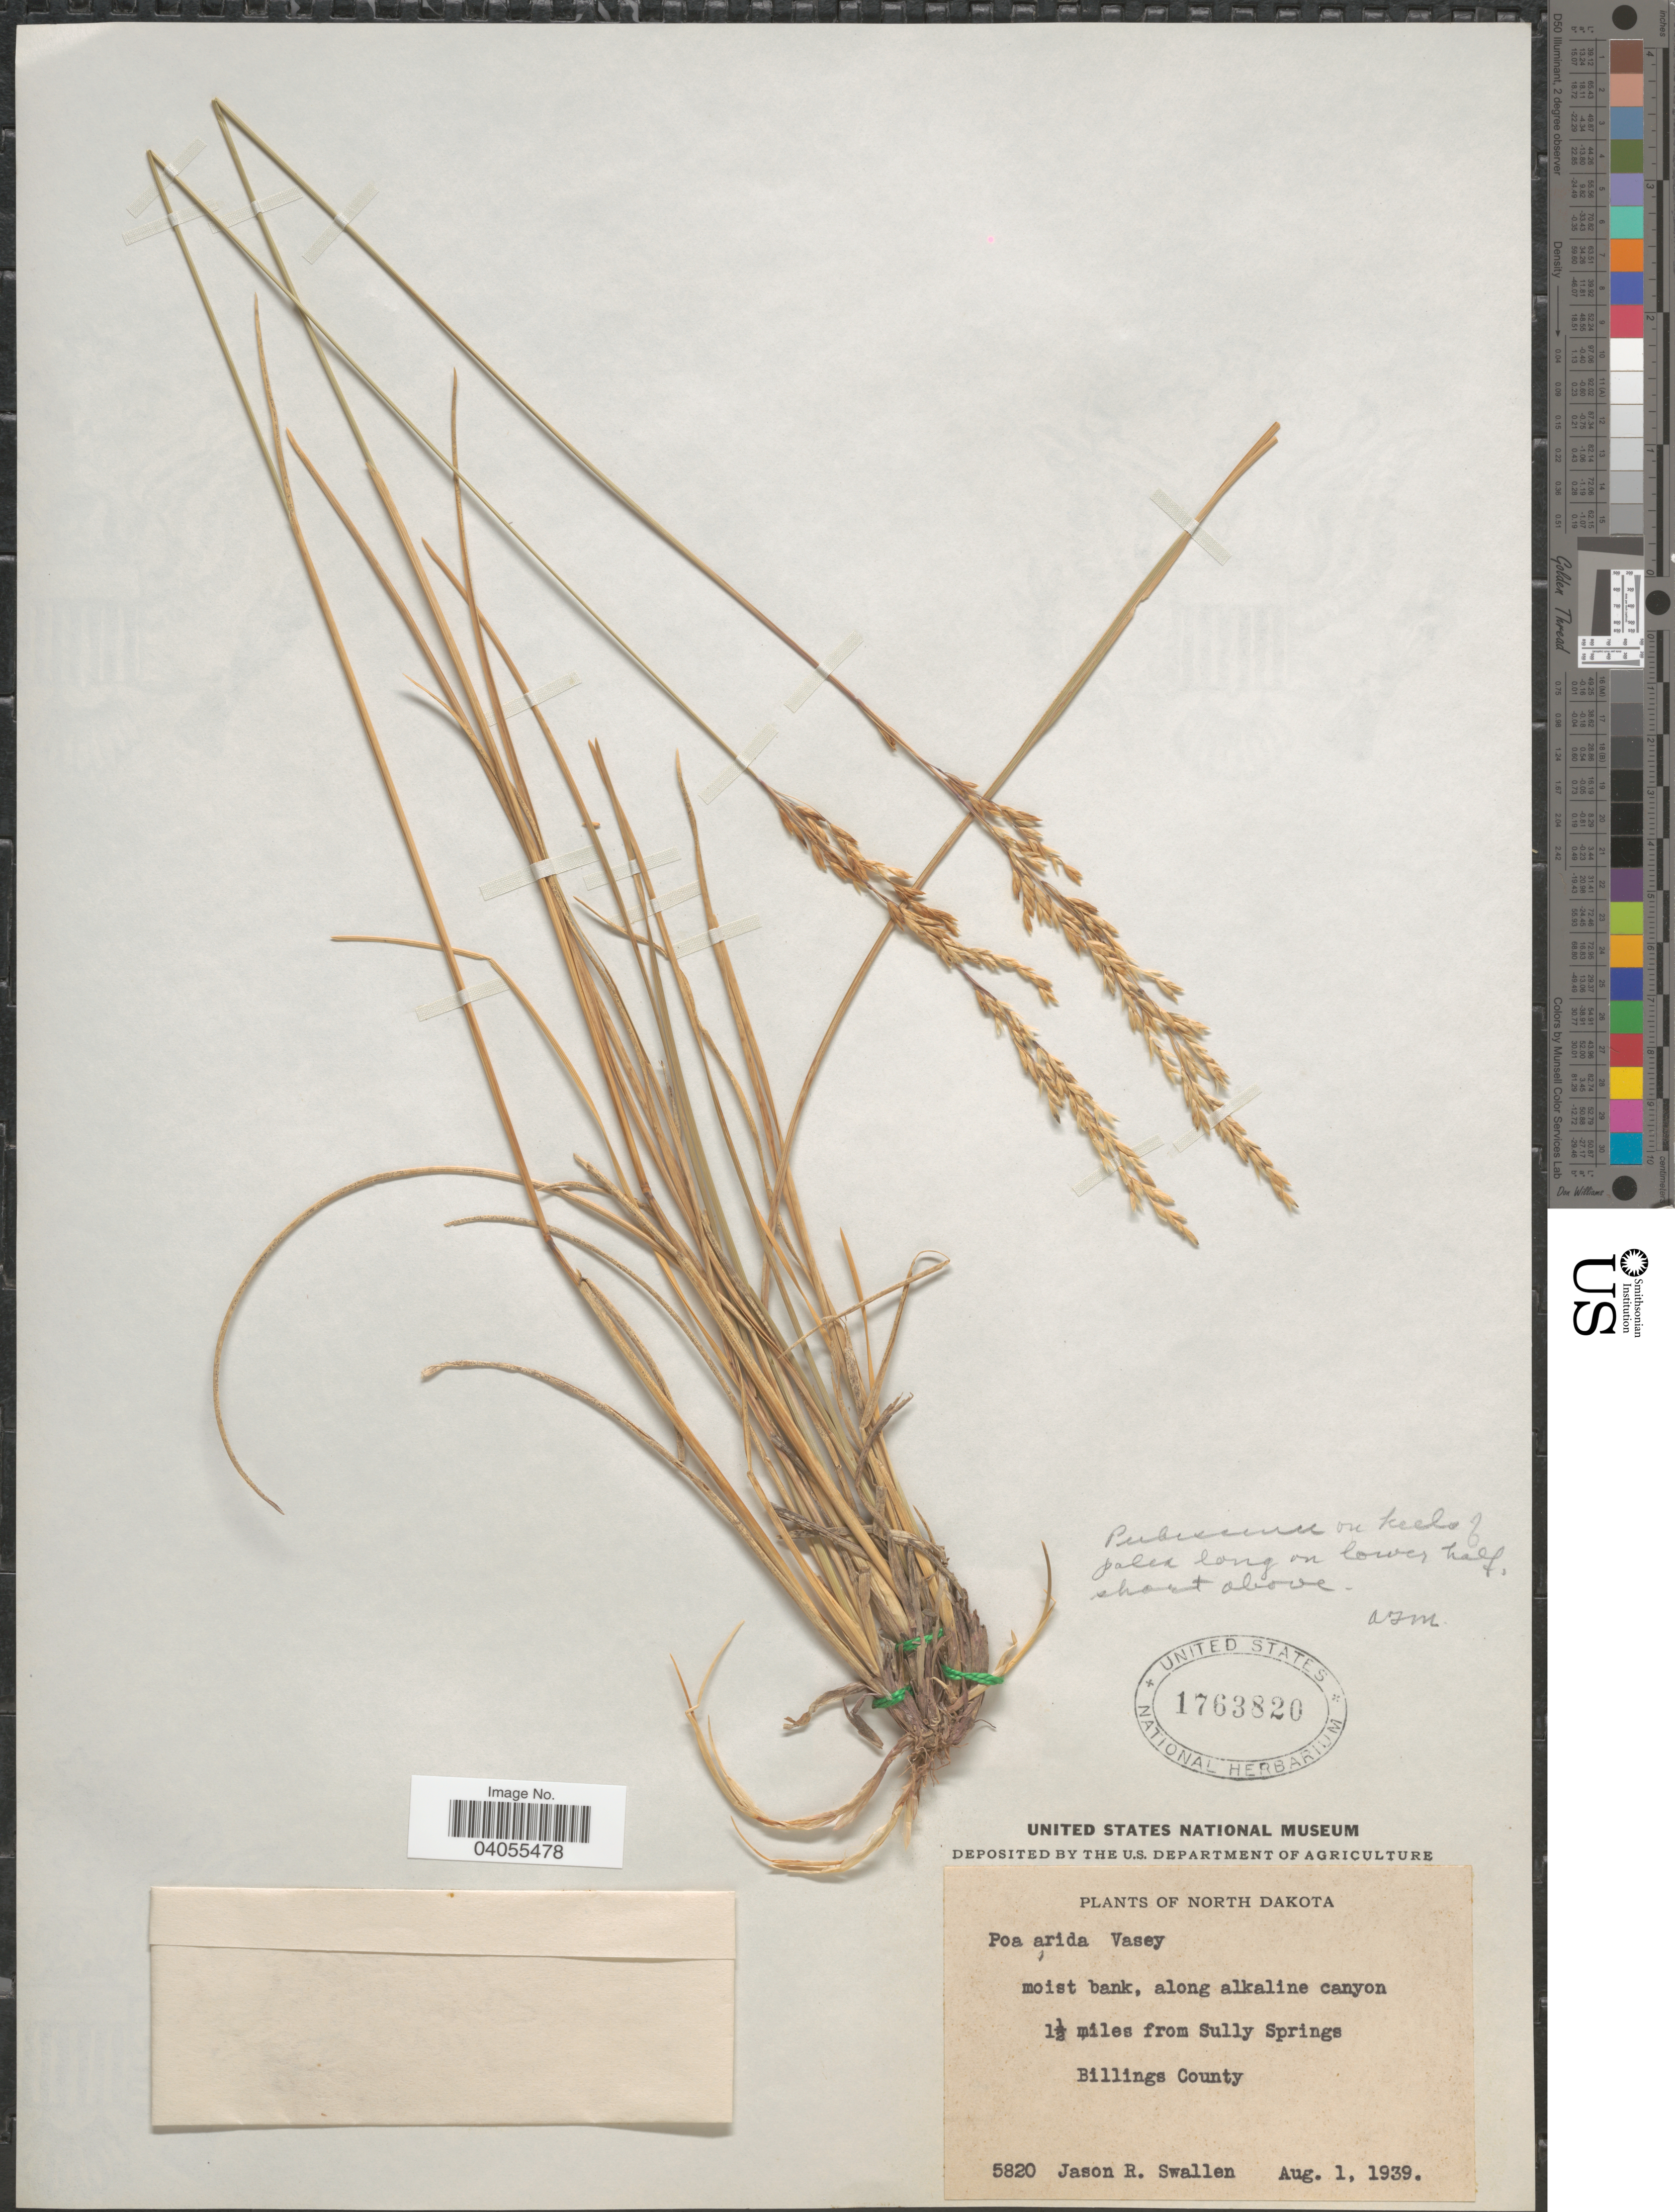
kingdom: Plantae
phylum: Tracheophyta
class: Liliopsida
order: Poales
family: Poaceae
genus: Poa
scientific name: Poa arida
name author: Vasey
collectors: J. R. Swallen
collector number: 5820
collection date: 1939-08-01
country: United States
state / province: North Dakota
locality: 1½ miles from Sully Springs, Billings County.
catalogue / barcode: US 1763820